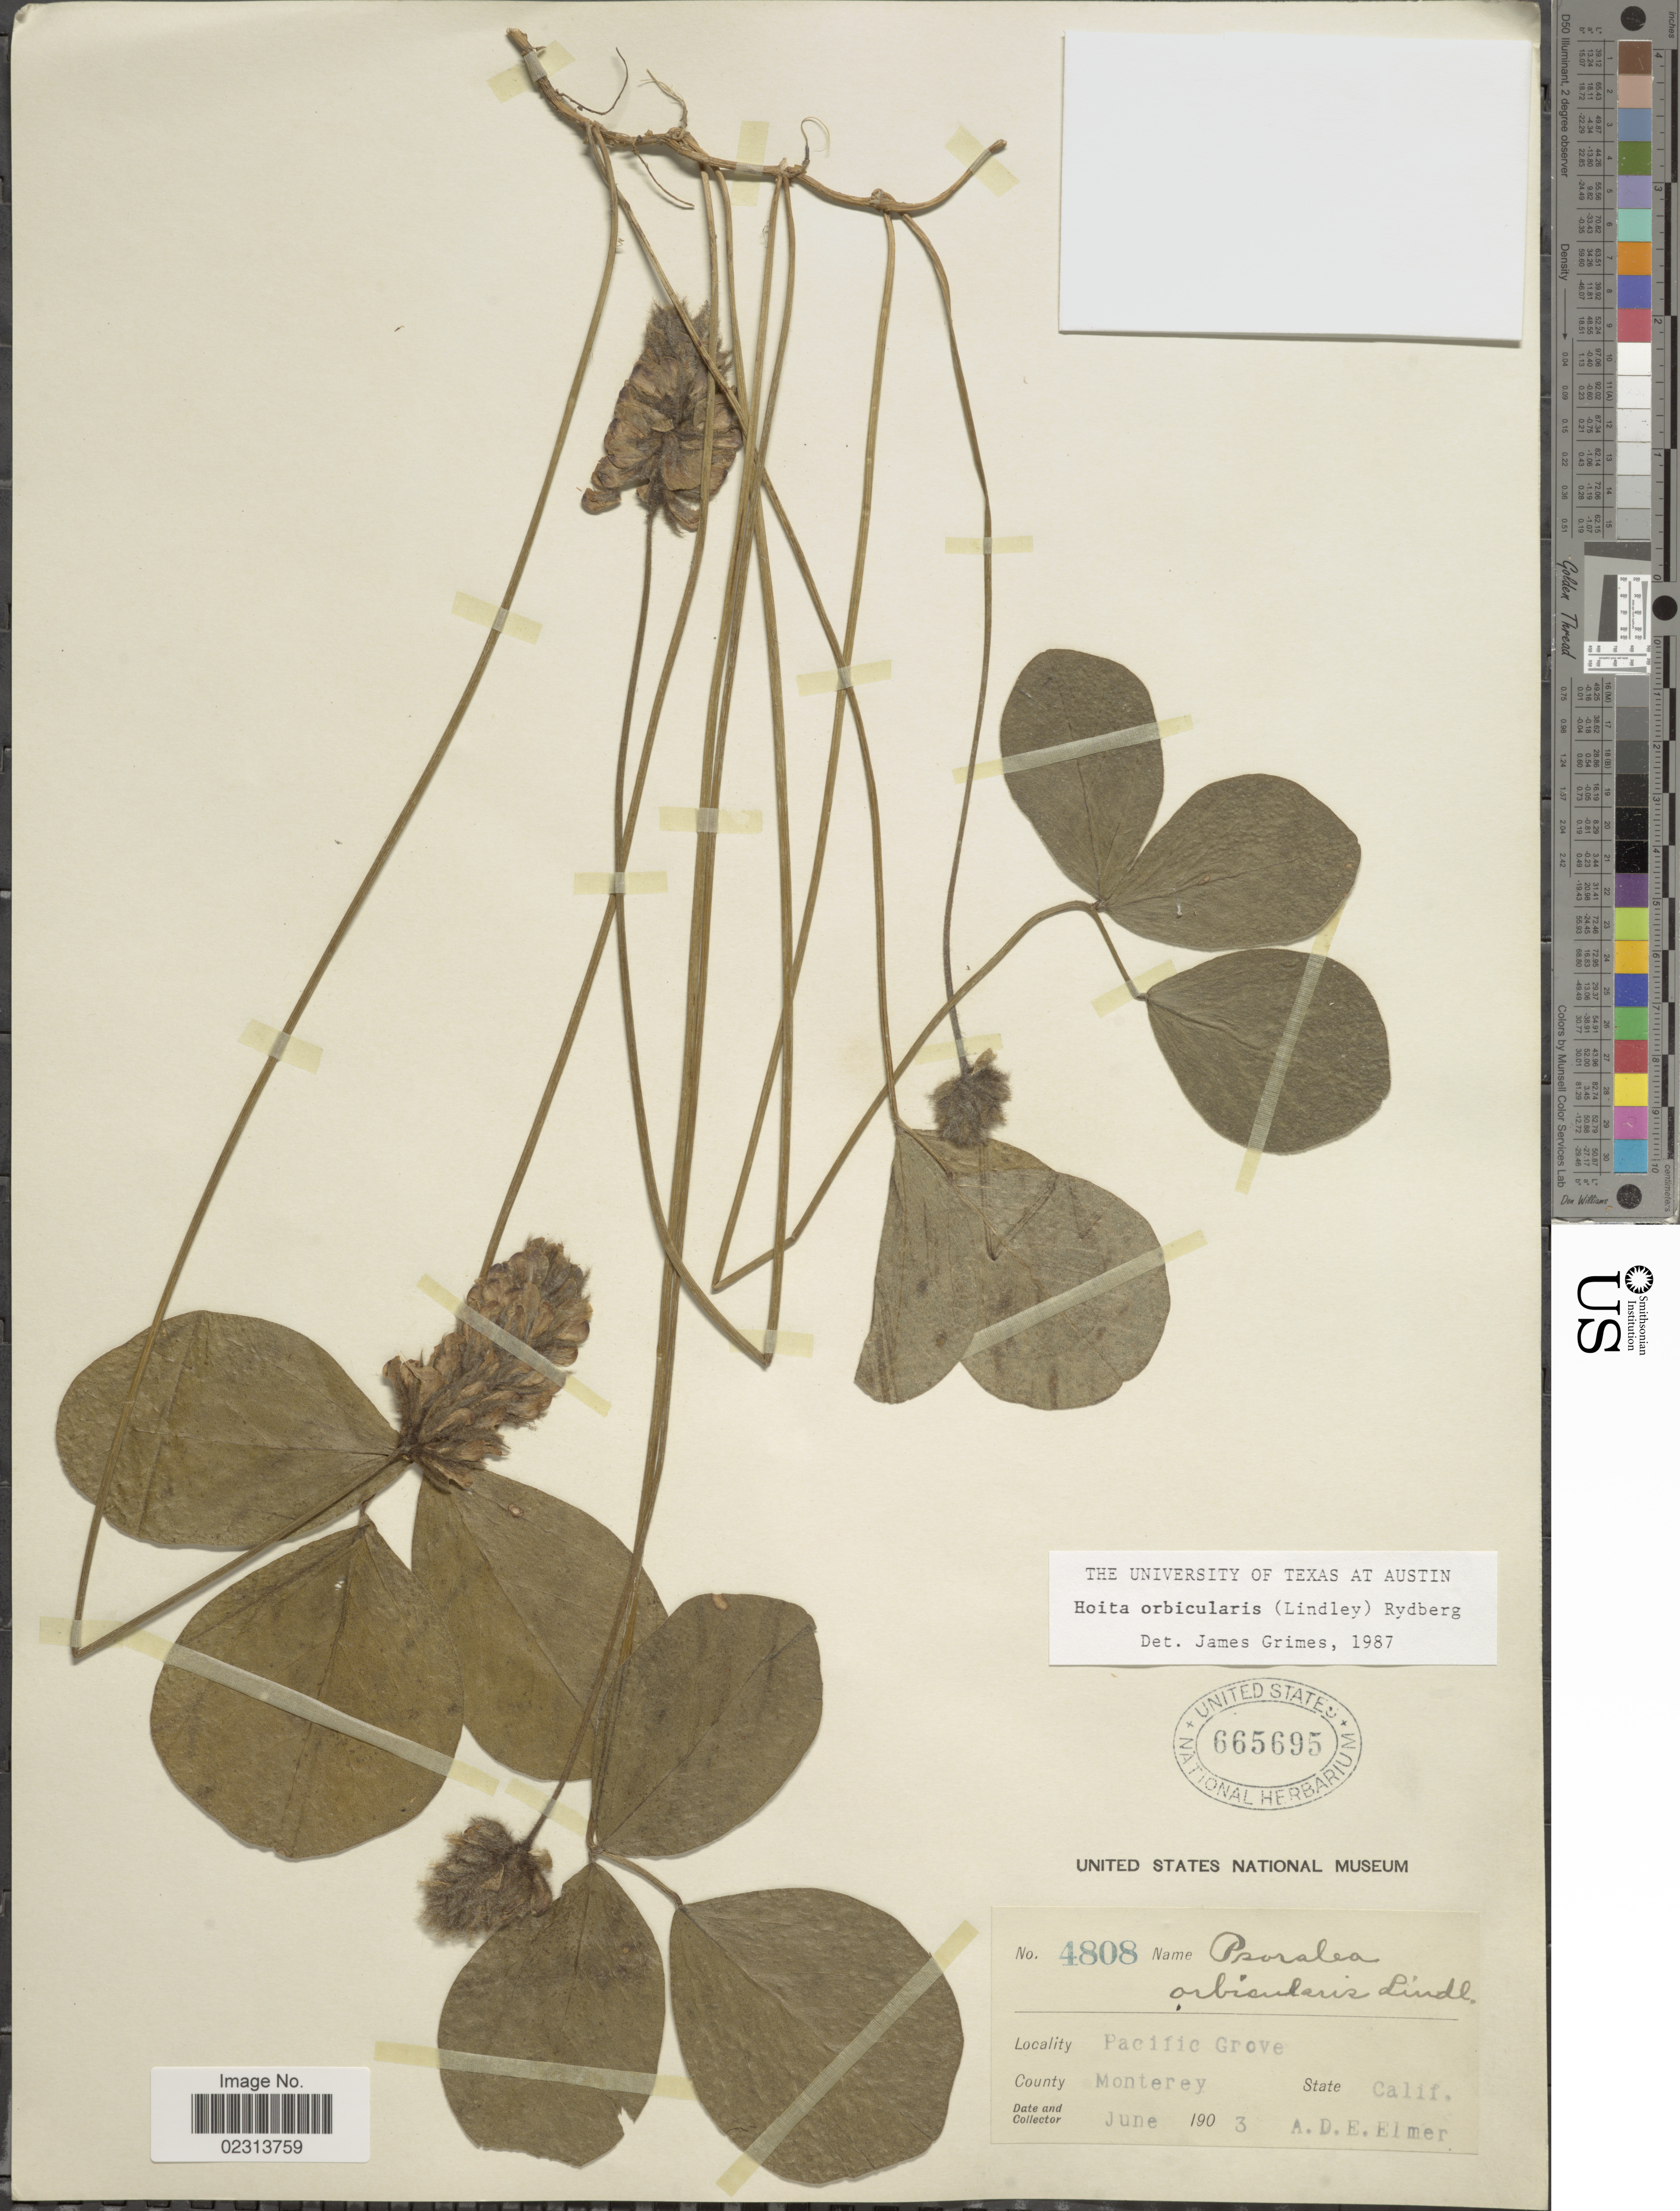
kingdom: Plantae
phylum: Tracheophyta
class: Magnoliopsida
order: Fabales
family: Fabaceae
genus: Hoita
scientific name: Hoita orbicularis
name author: (Lindl.) Rydb.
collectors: A. D. E. Elmer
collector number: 4808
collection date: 1903-06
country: United States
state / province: California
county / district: Monterey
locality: Pacific Grove, County Monterey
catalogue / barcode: US 665695